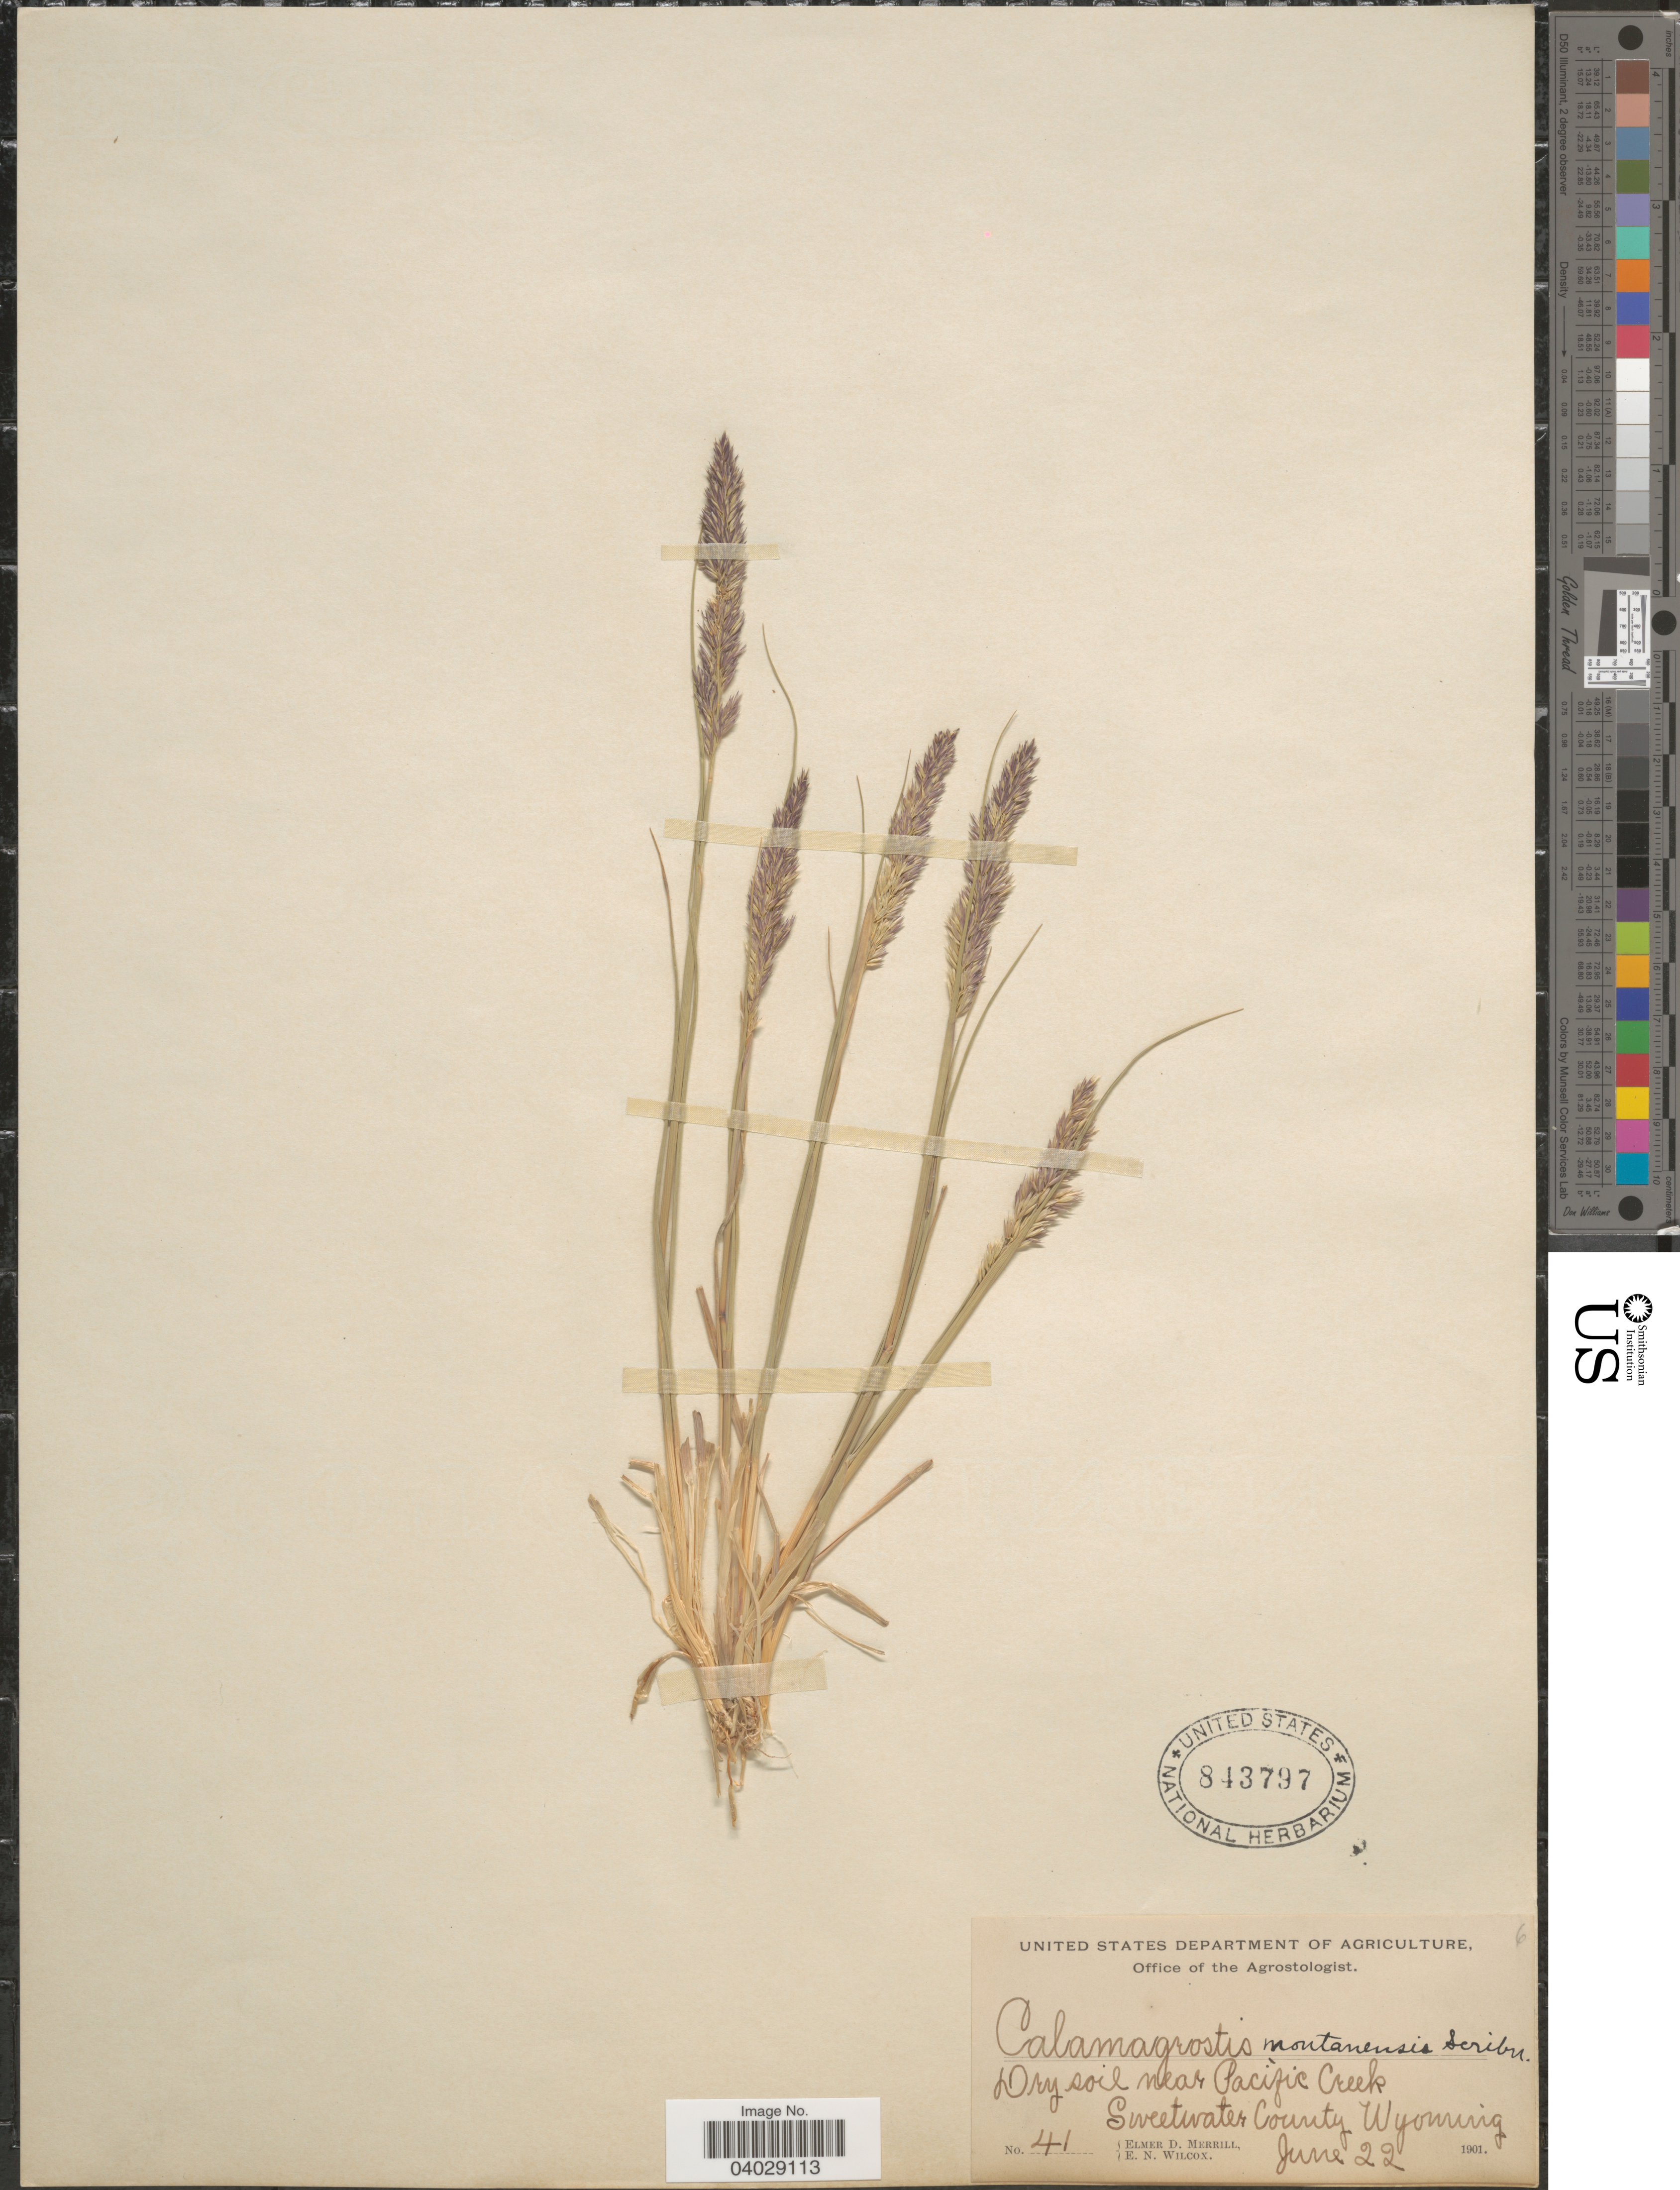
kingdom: Plantae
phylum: Tracheophyta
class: Liliopsida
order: Poales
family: Poaceae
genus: Calamagrostis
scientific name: Calamagrostis montanensis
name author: Scribn. ex Vasey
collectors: E. D. Merrill & E. Wilcox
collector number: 41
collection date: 1901-06-22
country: United States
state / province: Wyoming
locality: Near Pacific Creek. Sweetwater County.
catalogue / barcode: US 843797